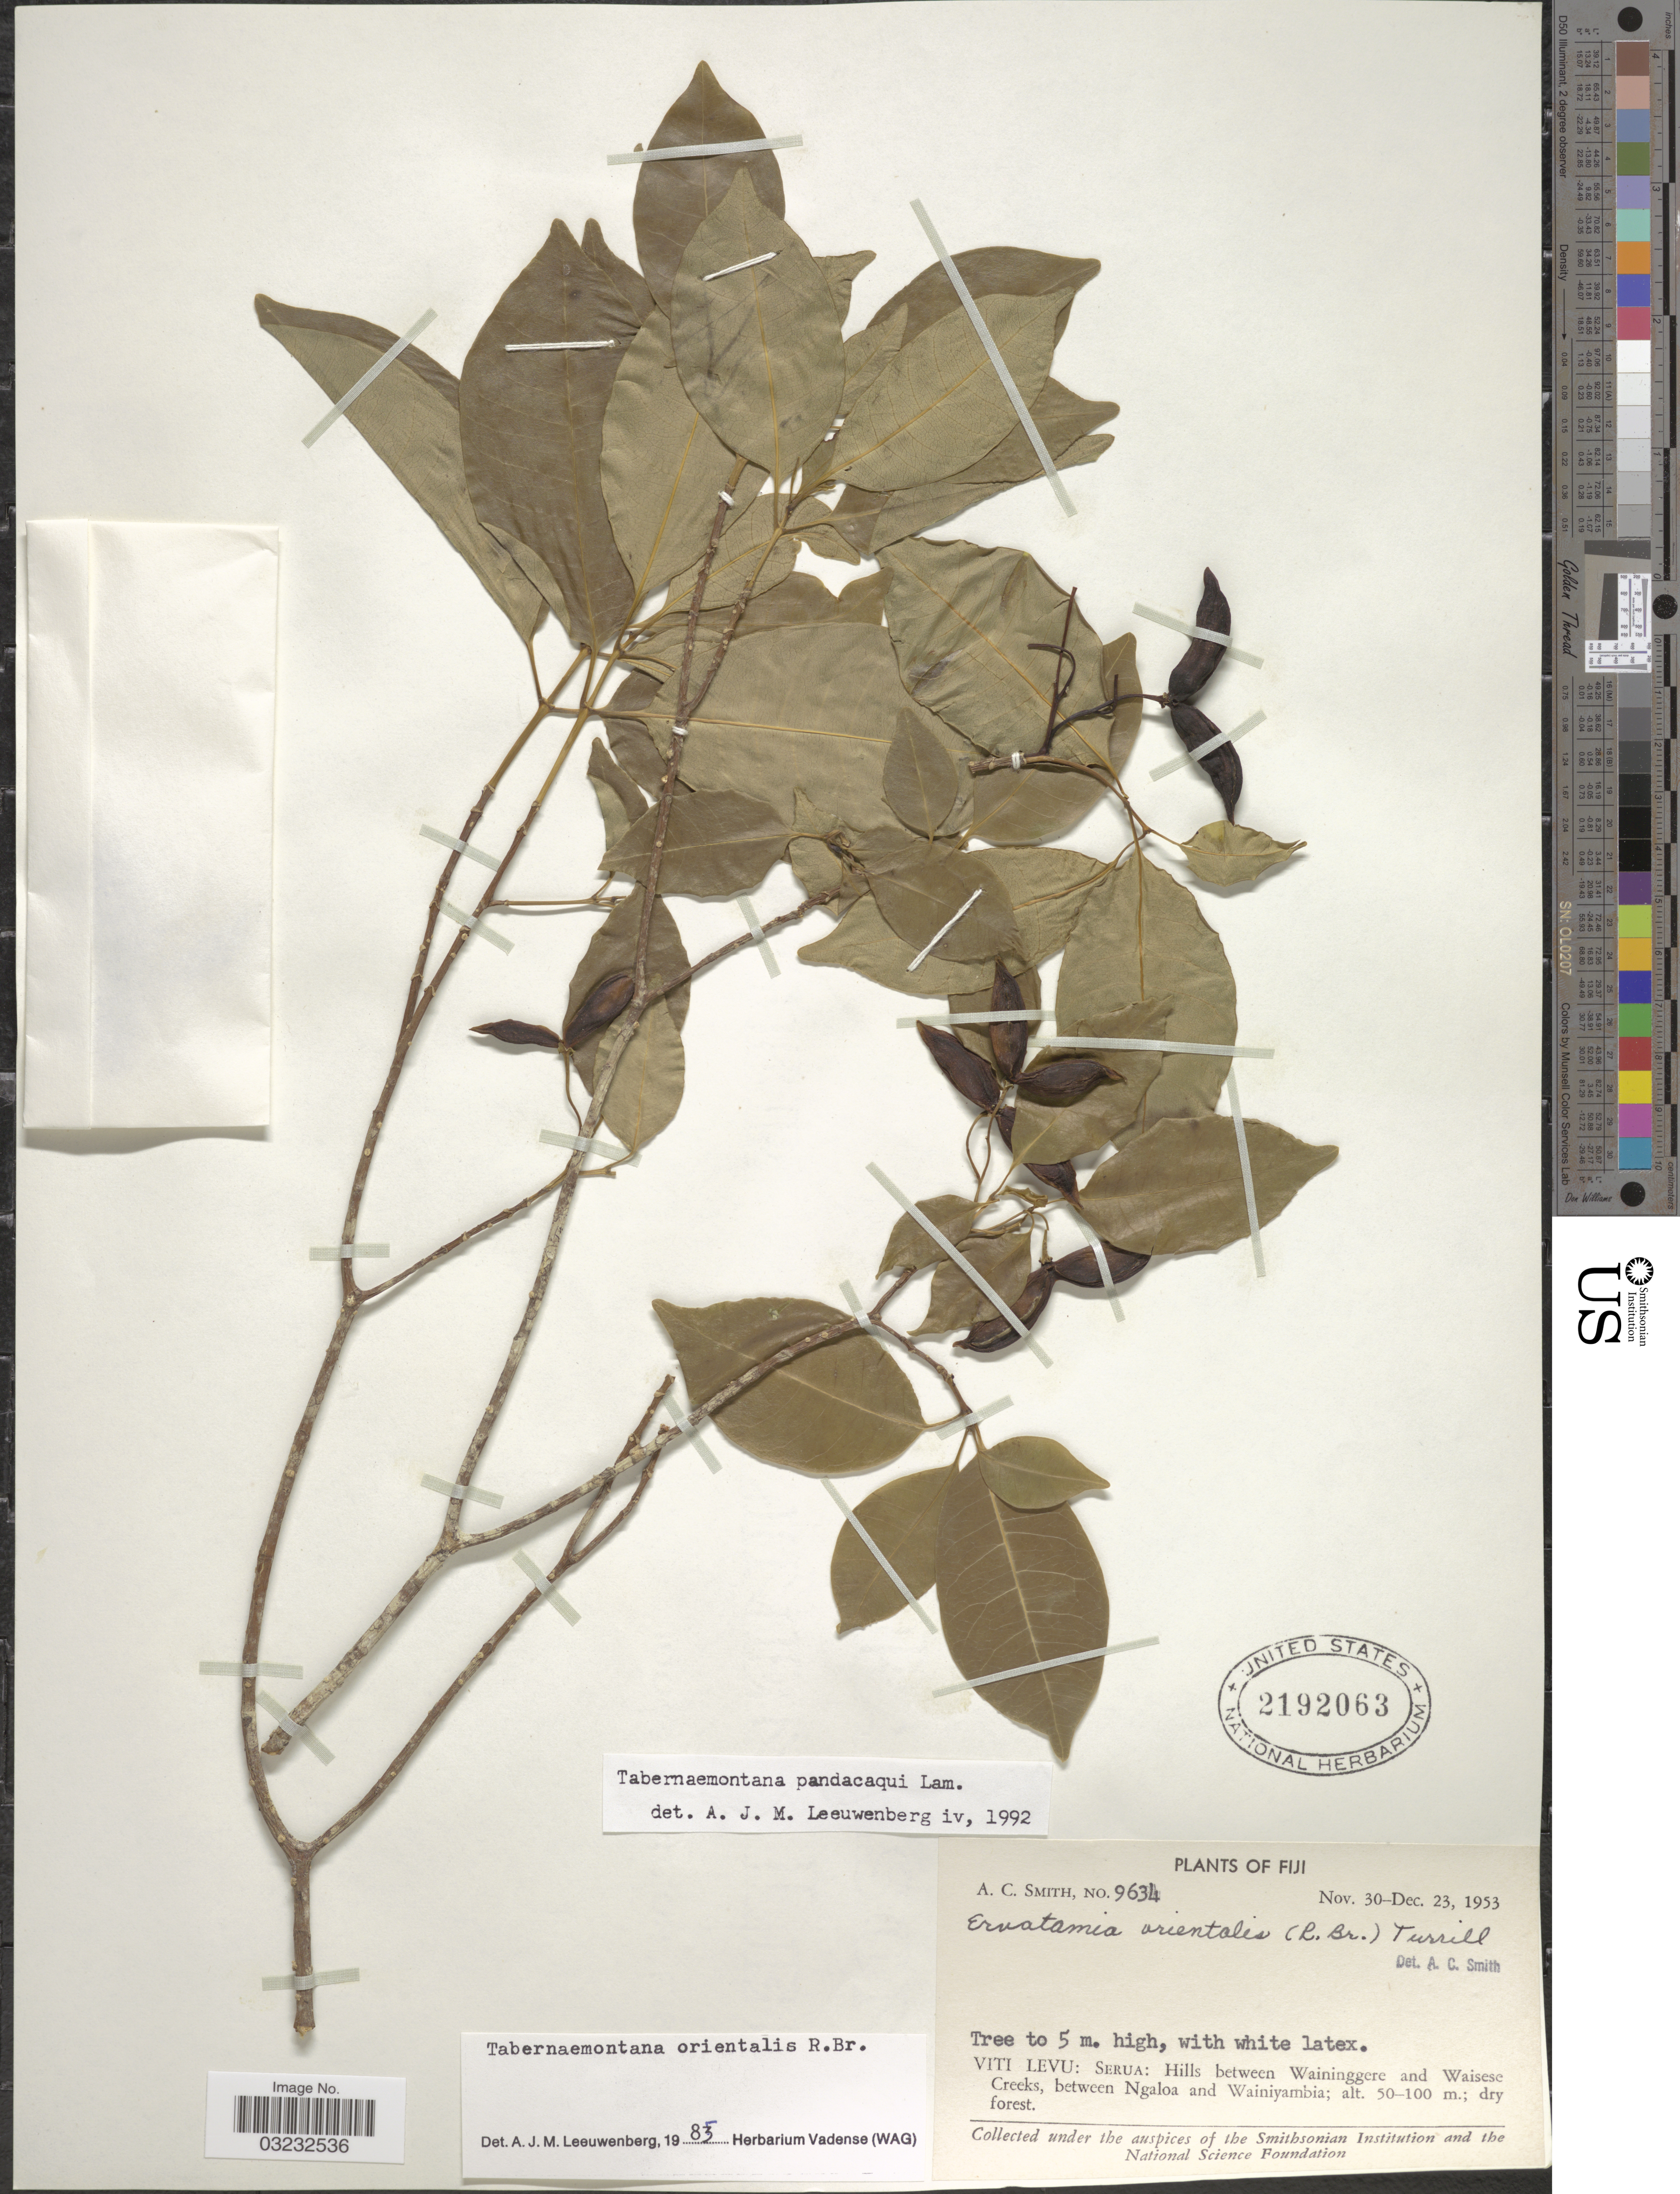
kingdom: Plantae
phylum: Tracheophyta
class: Magnoliopsida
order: Gentianales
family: Apocynaceae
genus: Tabernaemontana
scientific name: Tabernaemontana pandacaqui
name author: Poir.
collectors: A. C. Smith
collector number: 9634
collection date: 1953-11-30/1953-12-23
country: Fiji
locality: Viti Levu: Serua: Hills between Waininggere and Waisese Creeks, between Ngaloa and Wainiyambia.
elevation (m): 50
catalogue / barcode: US 2192063